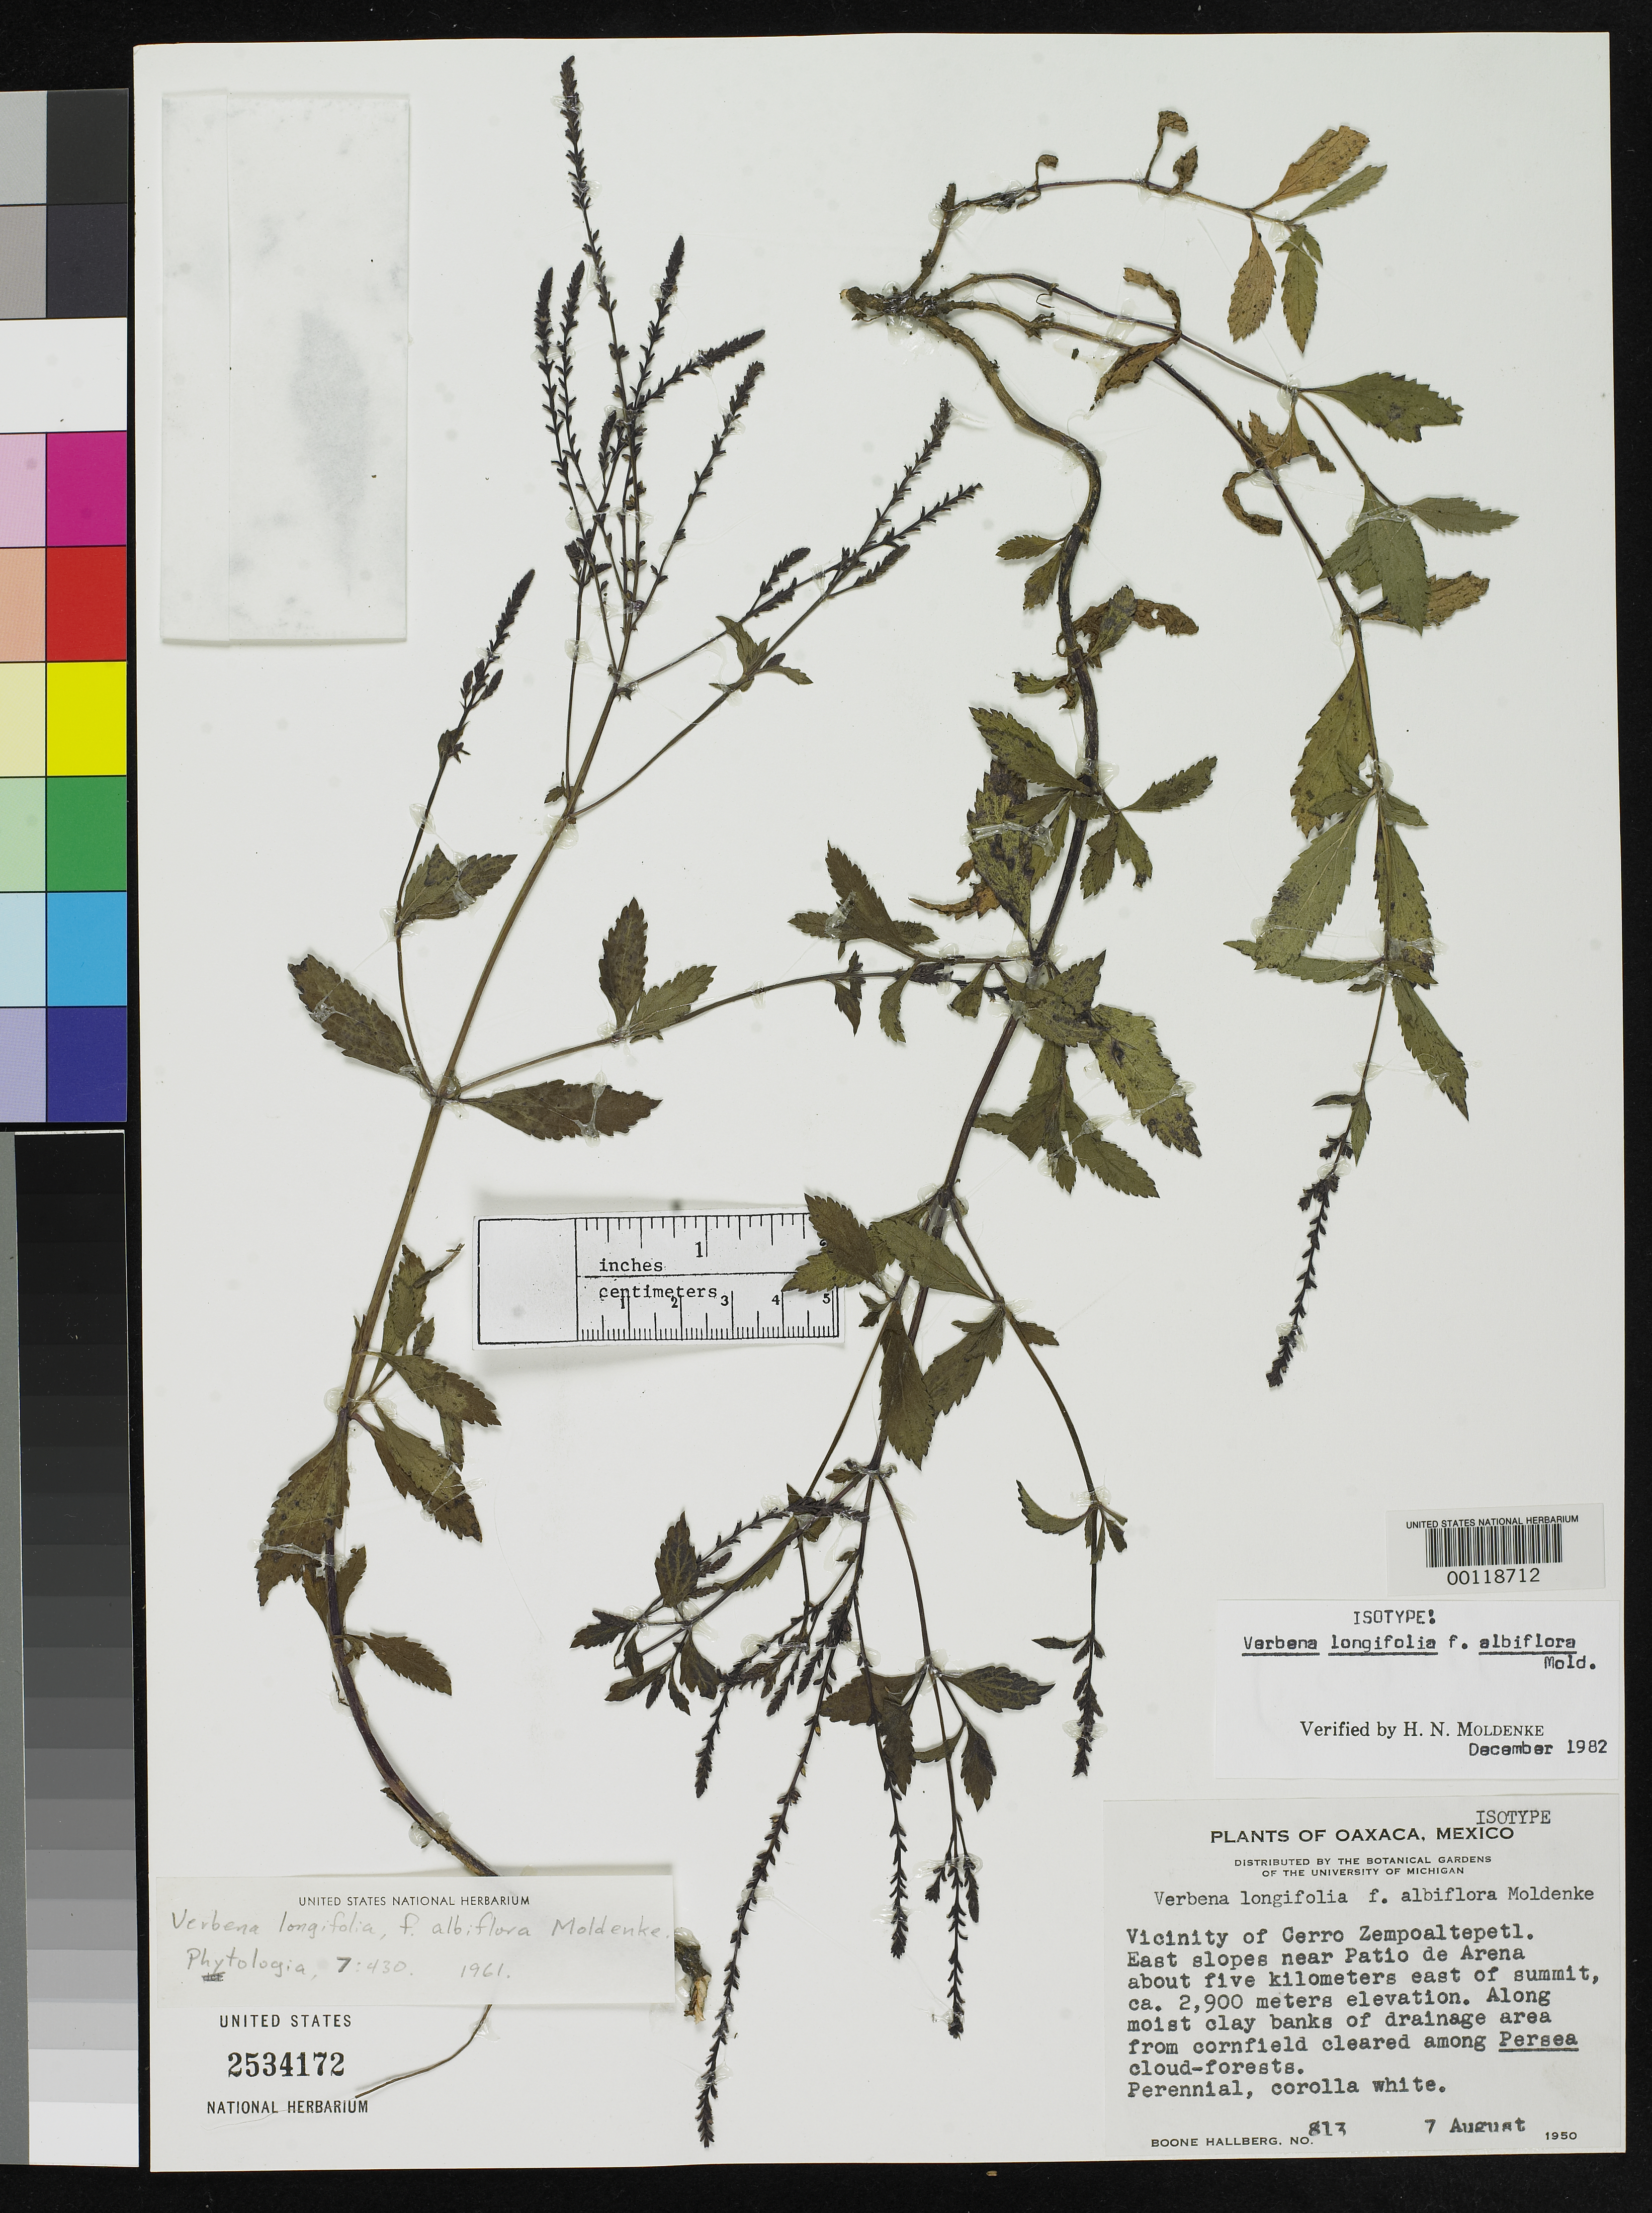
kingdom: Plantae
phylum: Tracheophyta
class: Magnoliopsida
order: Lamiales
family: Verbenaceae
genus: Verbena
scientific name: Verbena longifolia f. albiflora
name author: Moldenke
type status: Isotype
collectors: B. Hallberg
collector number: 813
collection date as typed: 07 Aug 1950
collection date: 1950-08-07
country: Mexico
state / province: Oaxaca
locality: Patio de Arena near Cerro Zempoaltepetl.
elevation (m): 2900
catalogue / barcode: US 2534172